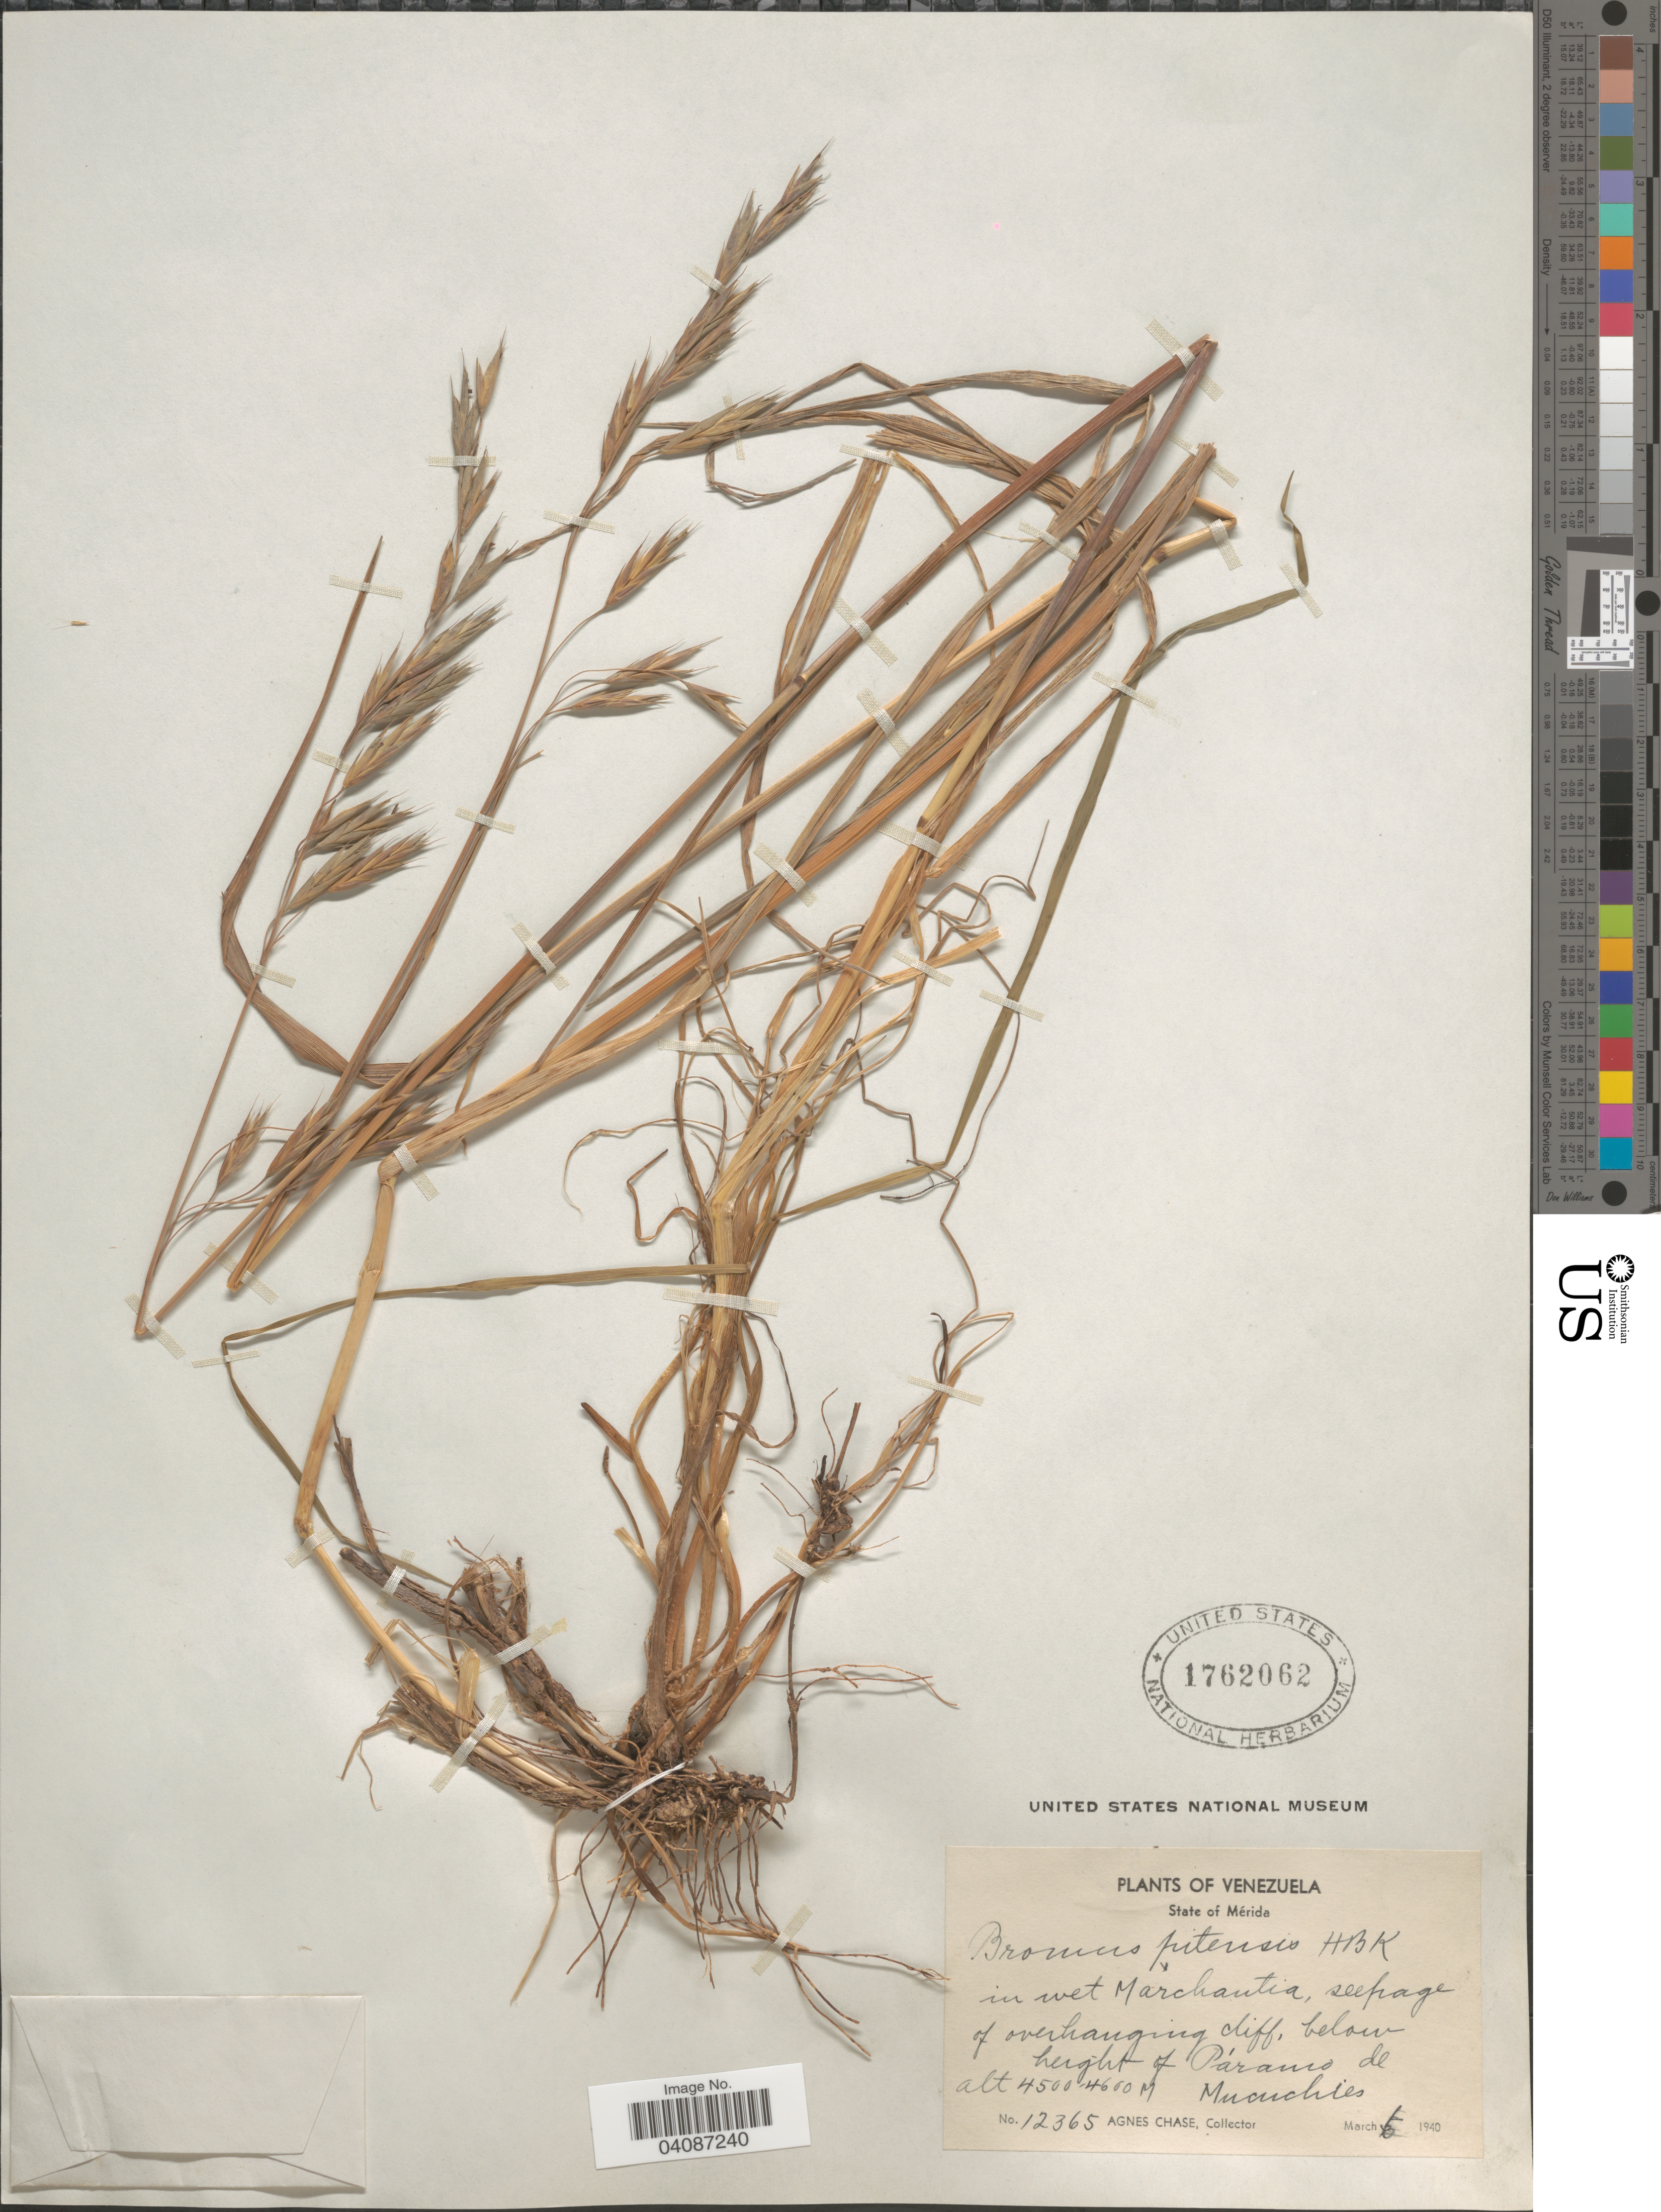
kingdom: Plantae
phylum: Tracheophyta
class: Liliopsida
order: Poales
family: Poaceae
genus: Bromus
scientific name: Bromus pitensis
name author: Kunth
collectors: A. Chase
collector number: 12365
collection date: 1940-03-06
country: Venezuela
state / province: Merida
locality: Below height of Páramo de Mucuchies.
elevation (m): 4500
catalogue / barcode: US 1762062